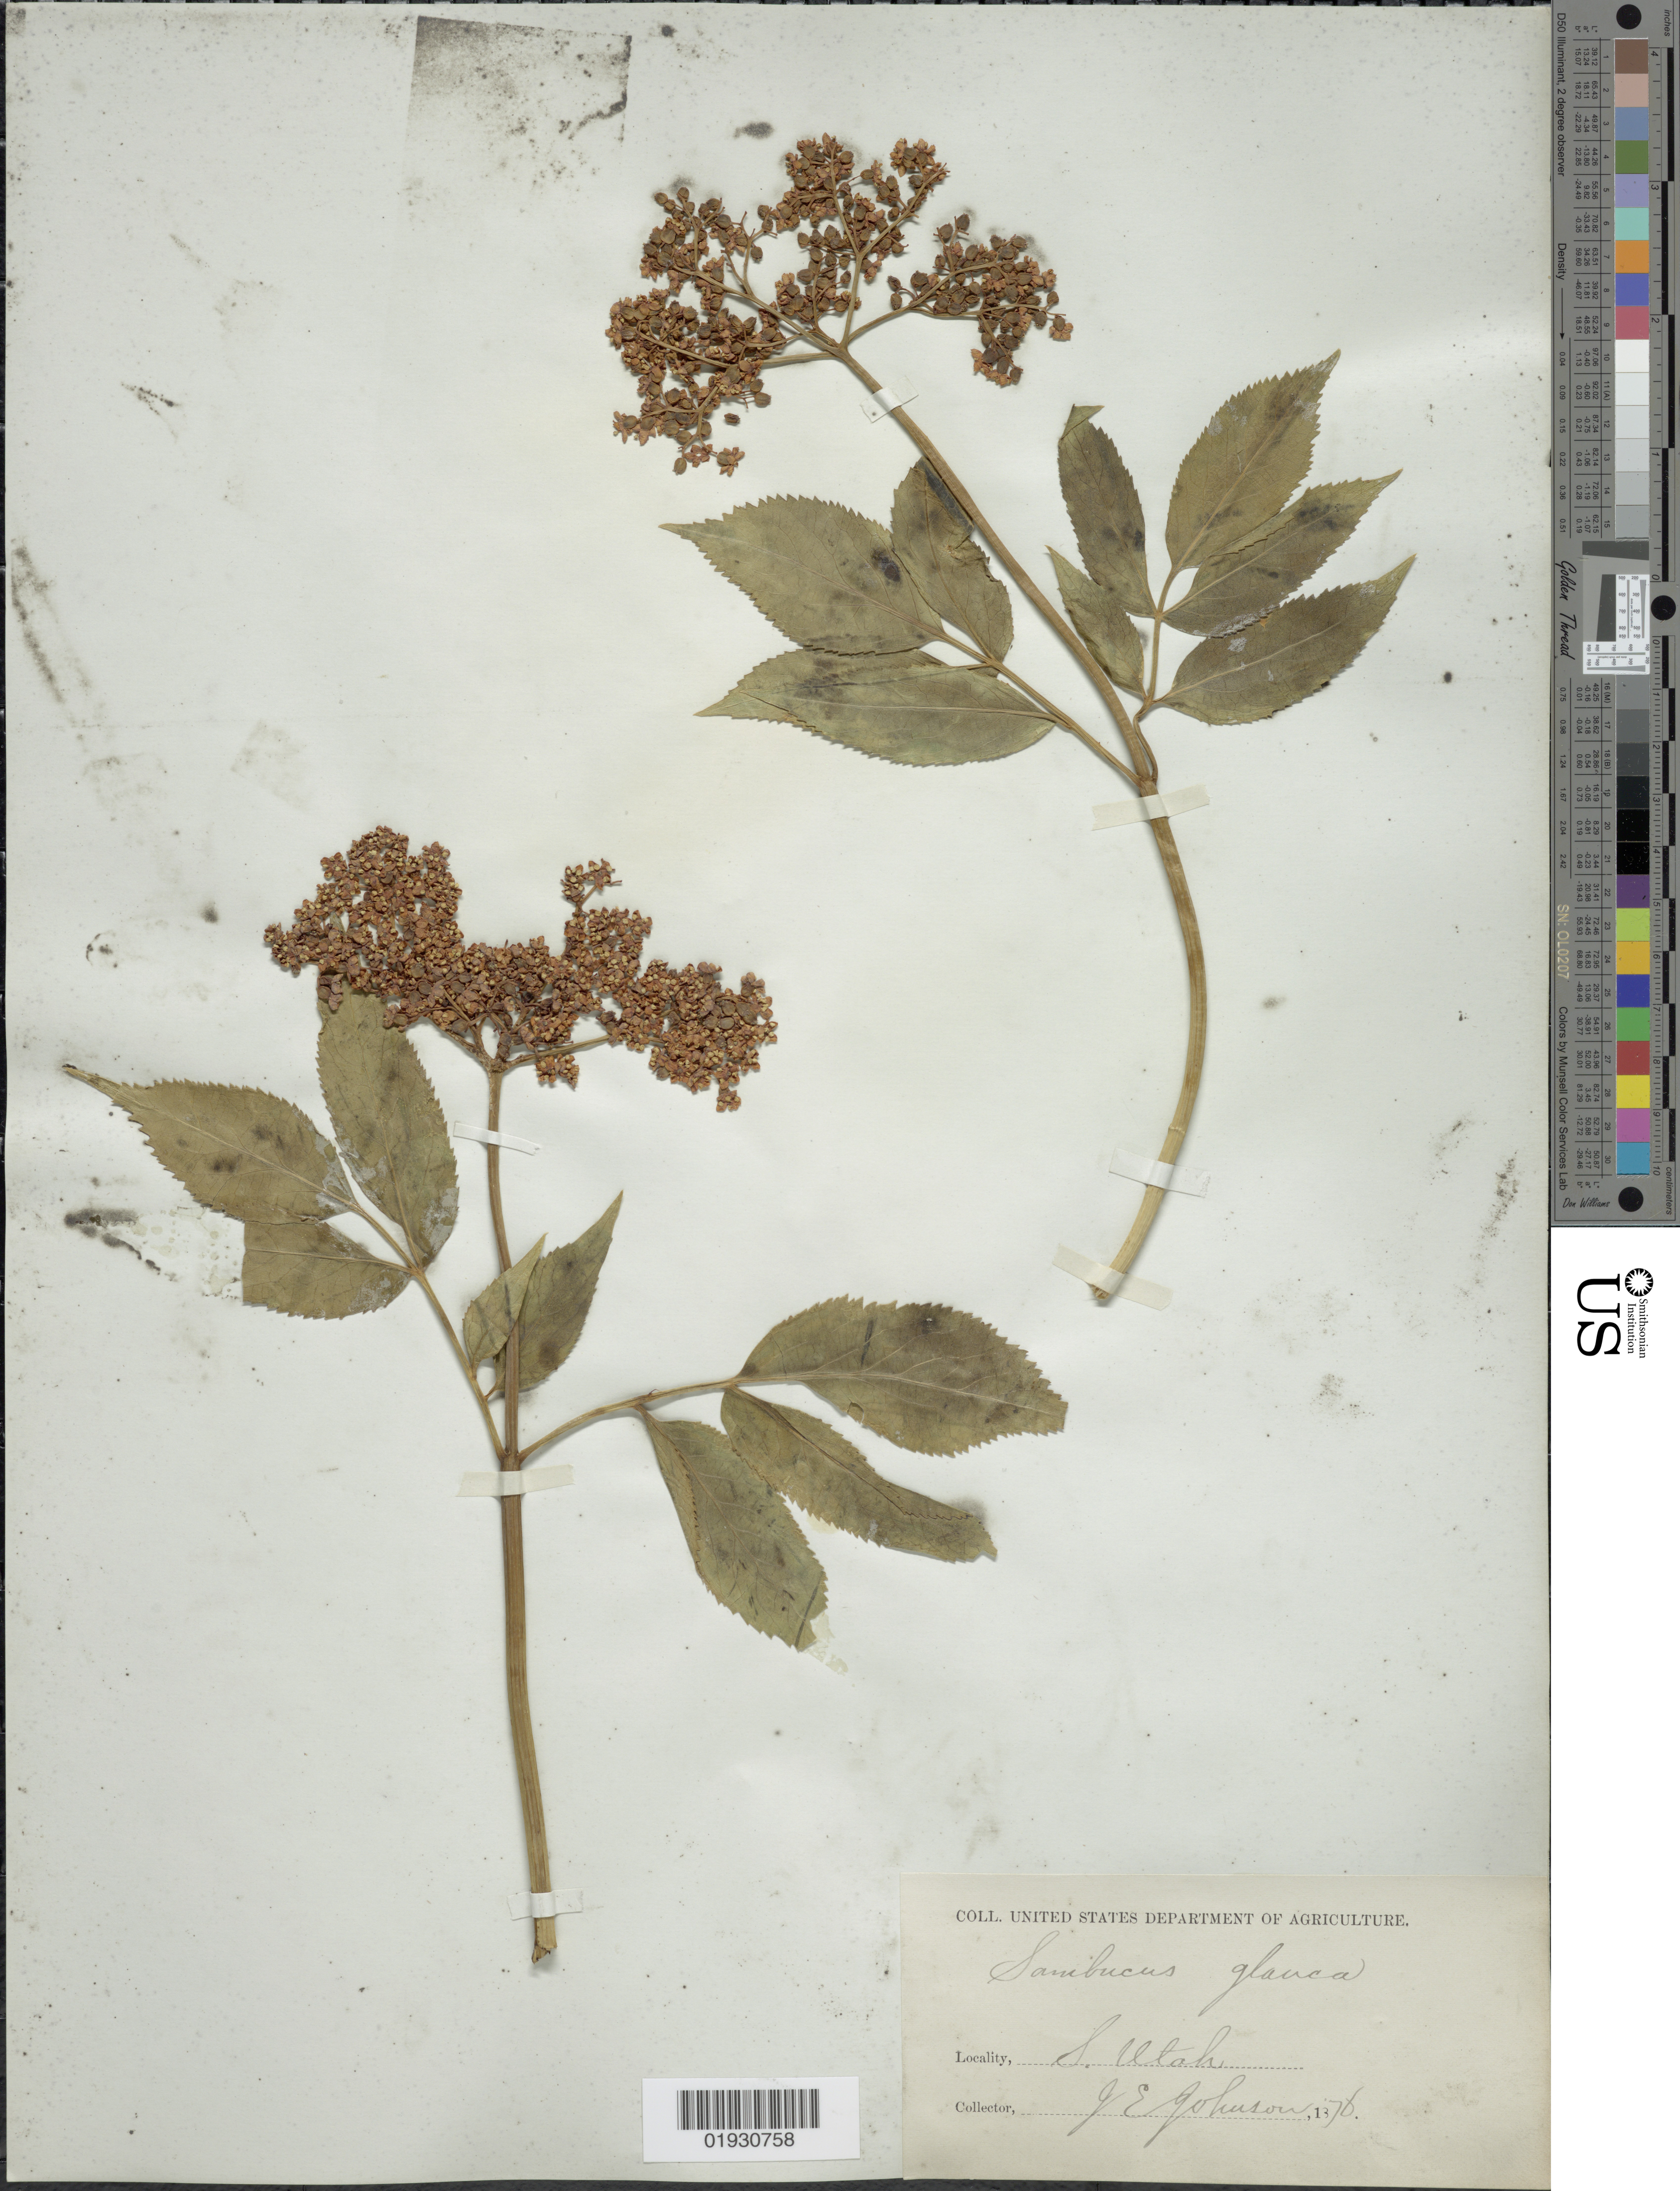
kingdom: Plantae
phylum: Tracheophyta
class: Magnoliopsida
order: Dipsacales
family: Viburnaceae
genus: Sambucus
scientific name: Sambucus cerulea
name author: Raf.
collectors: J. E. Johnson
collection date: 1876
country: United States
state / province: Utah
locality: S. Utah